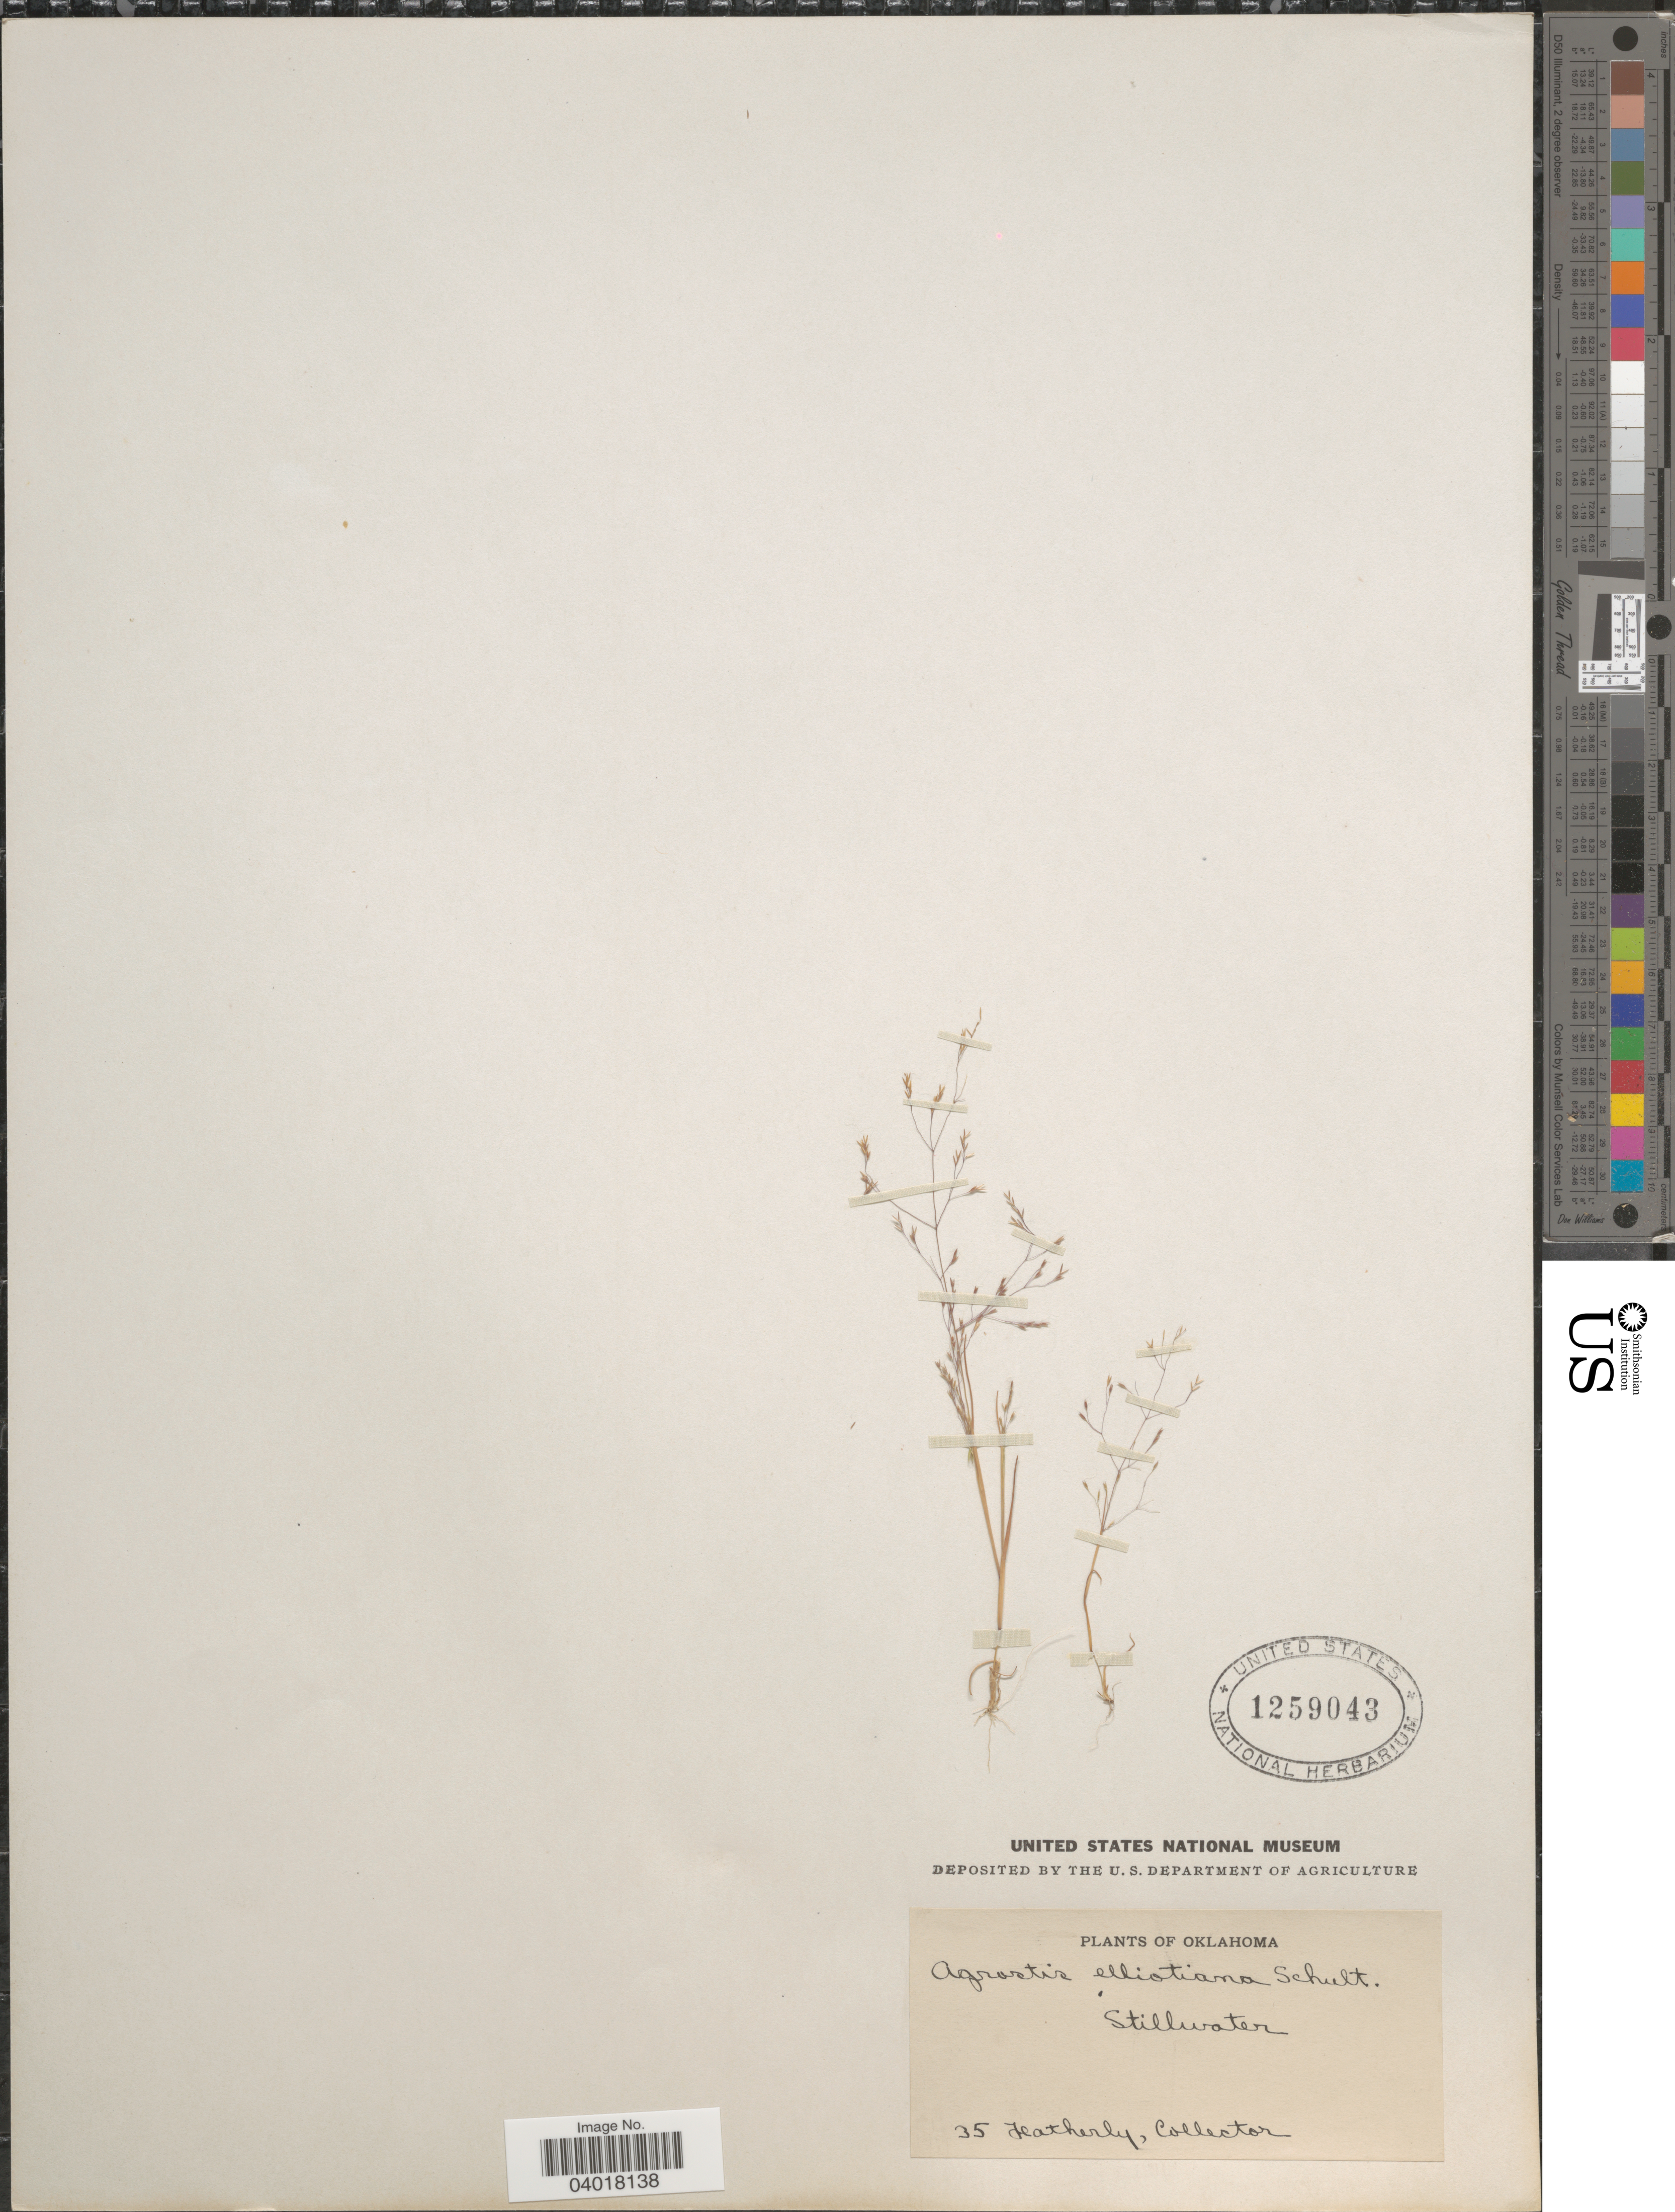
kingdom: Plantae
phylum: Tracheophyta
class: Liliopsida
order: Poales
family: Poaceae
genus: Agrostis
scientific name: Agrostis elliottiana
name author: Schult.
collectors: Featherly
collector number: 35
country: United States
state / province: Oklahoma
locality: Stillwater.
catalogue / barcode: US 1259043